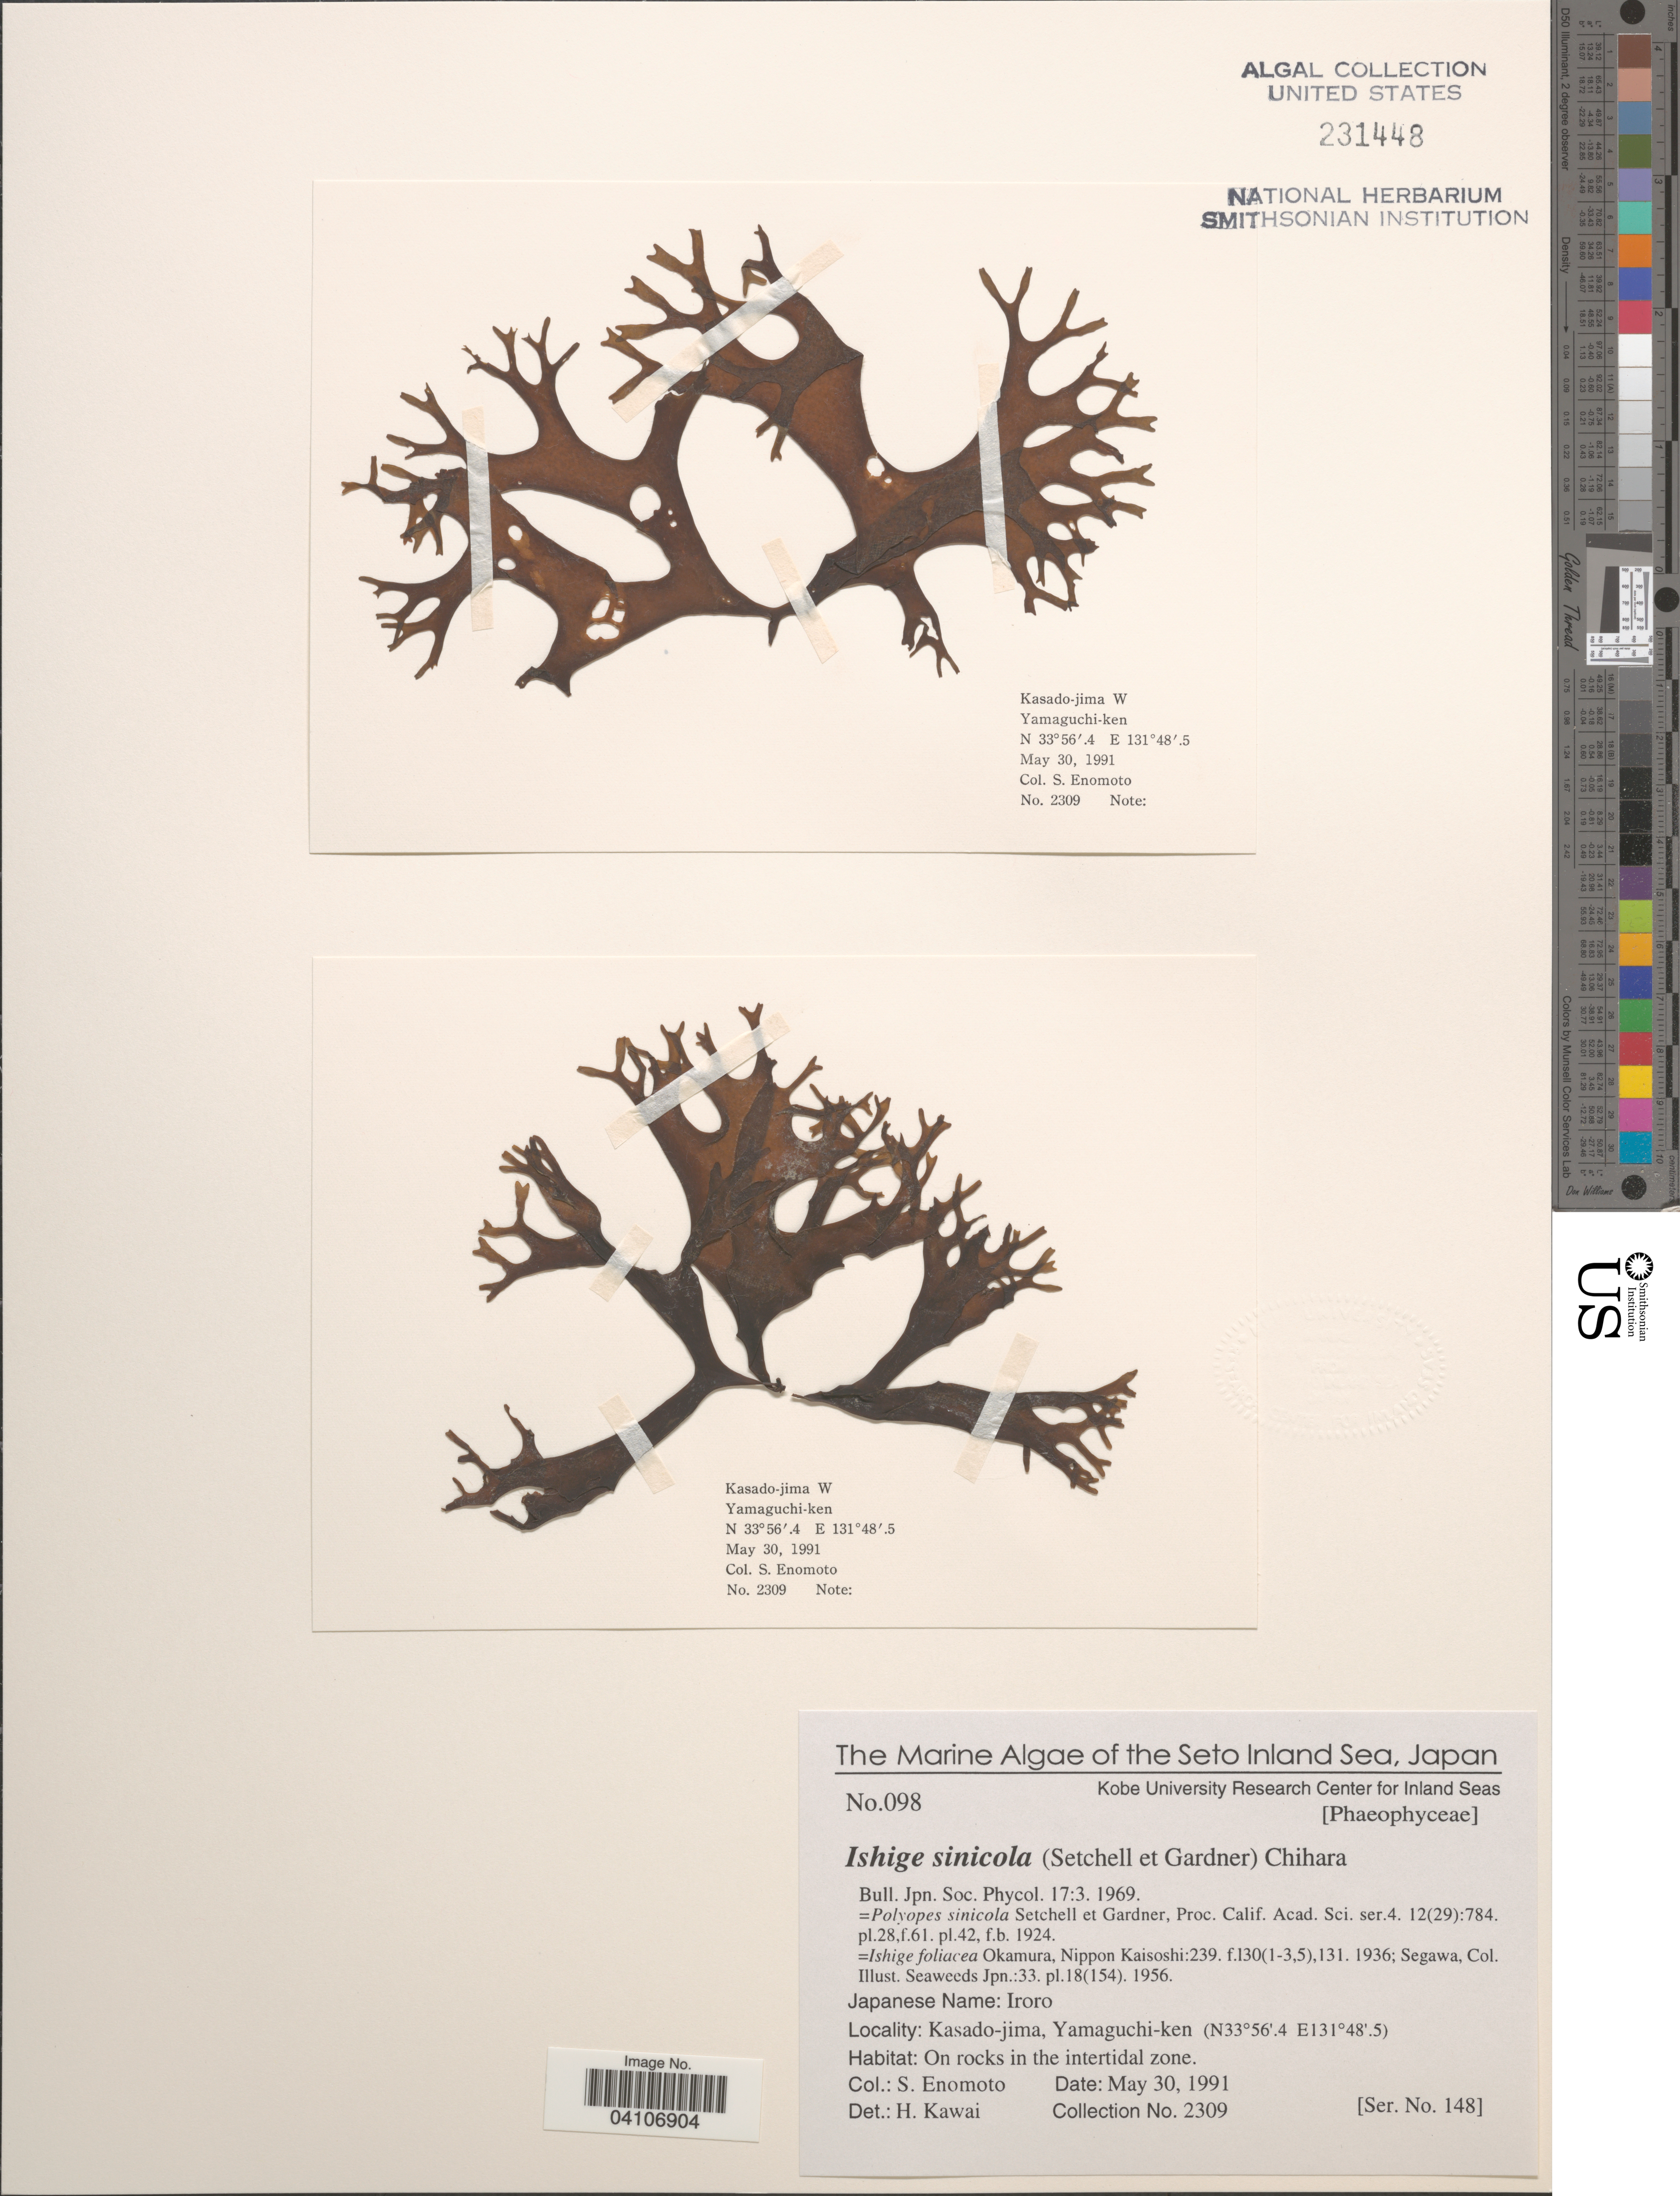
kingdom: Chromista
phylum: Ochrophyta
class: Phaeophyceae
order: Ishigeales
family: Ishigeaceae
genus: Ishige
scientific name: Ishige sinicola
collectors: S. Enomoto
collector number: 2309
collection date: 1991-05-30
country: Japan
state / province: Yamaguti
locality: The Seto Inland Sea. Kasado-jima, Yamaguchi-ken. On rocks in the intertidal zone.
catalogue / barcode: US 231448